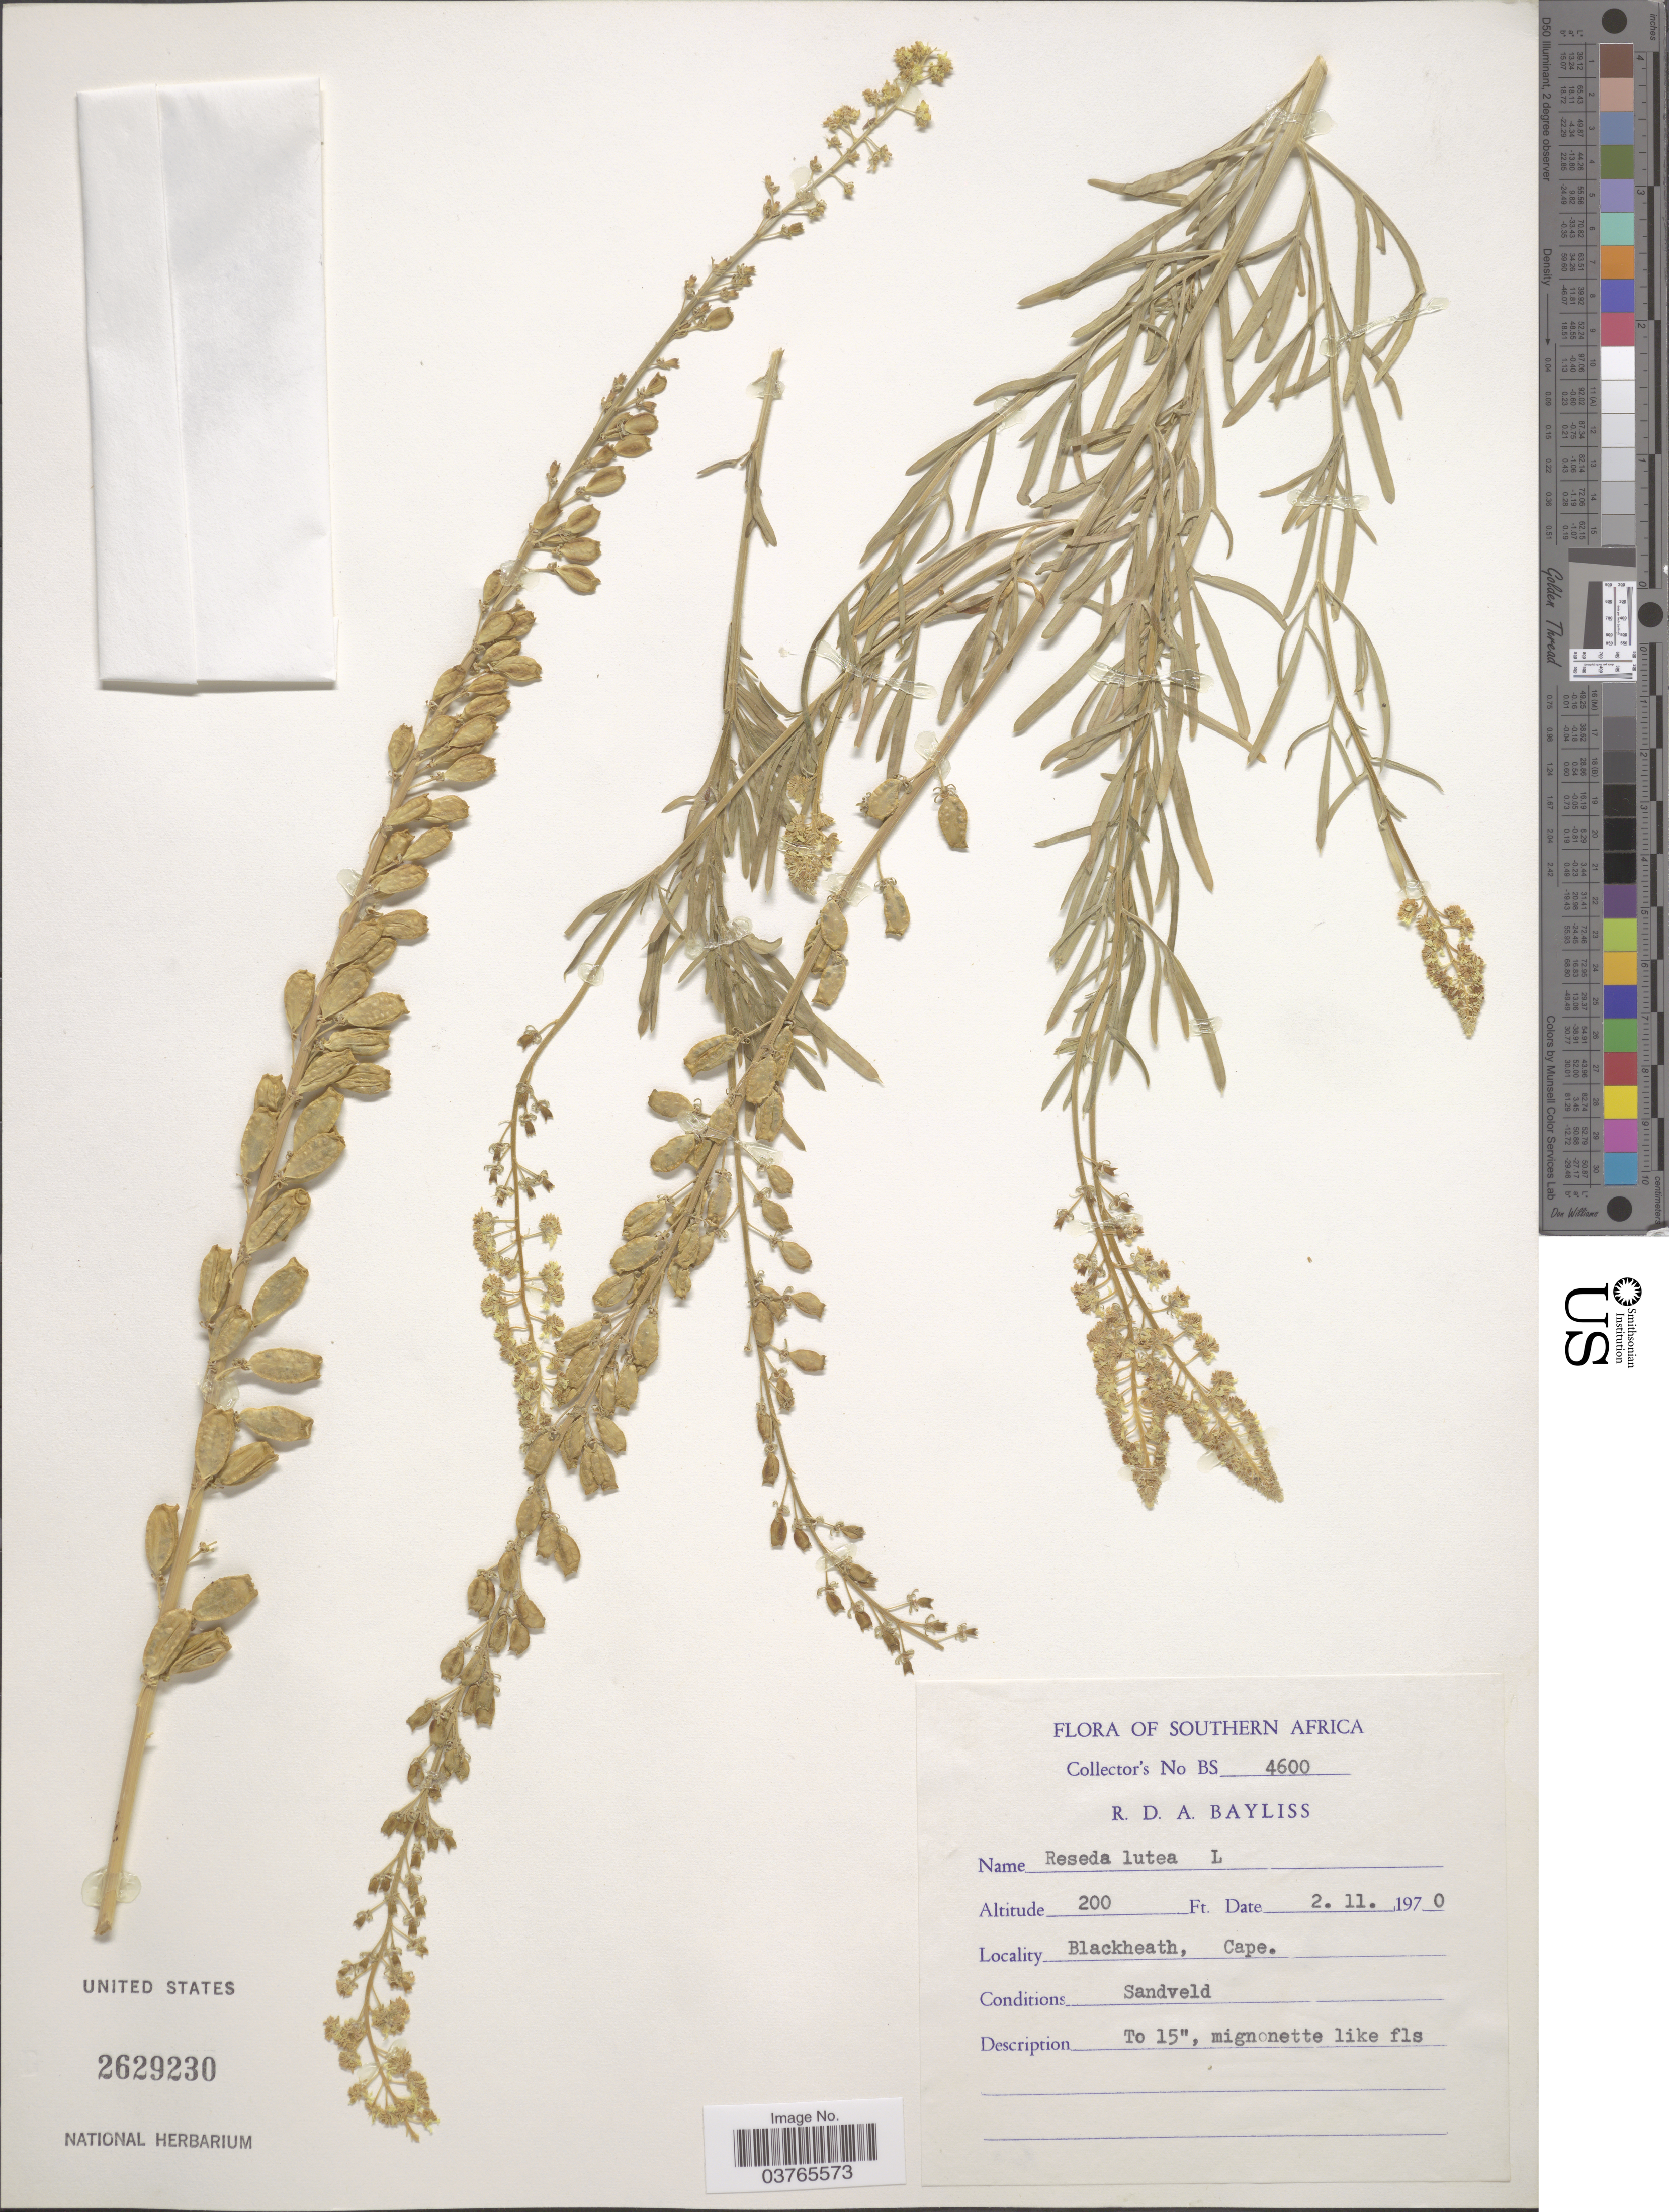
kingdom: Plantae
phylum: Tracheophyta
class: Magnoliopsida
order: Brassicales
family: Resedaceae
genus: Reseda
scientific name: Reseda lutea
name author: L.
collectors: R. Bayliss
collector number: BS4600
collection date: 1970-11-02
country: South Africa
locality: Southern Africa. Blackheath, Cape.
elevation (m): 61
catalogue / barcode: US 2629230